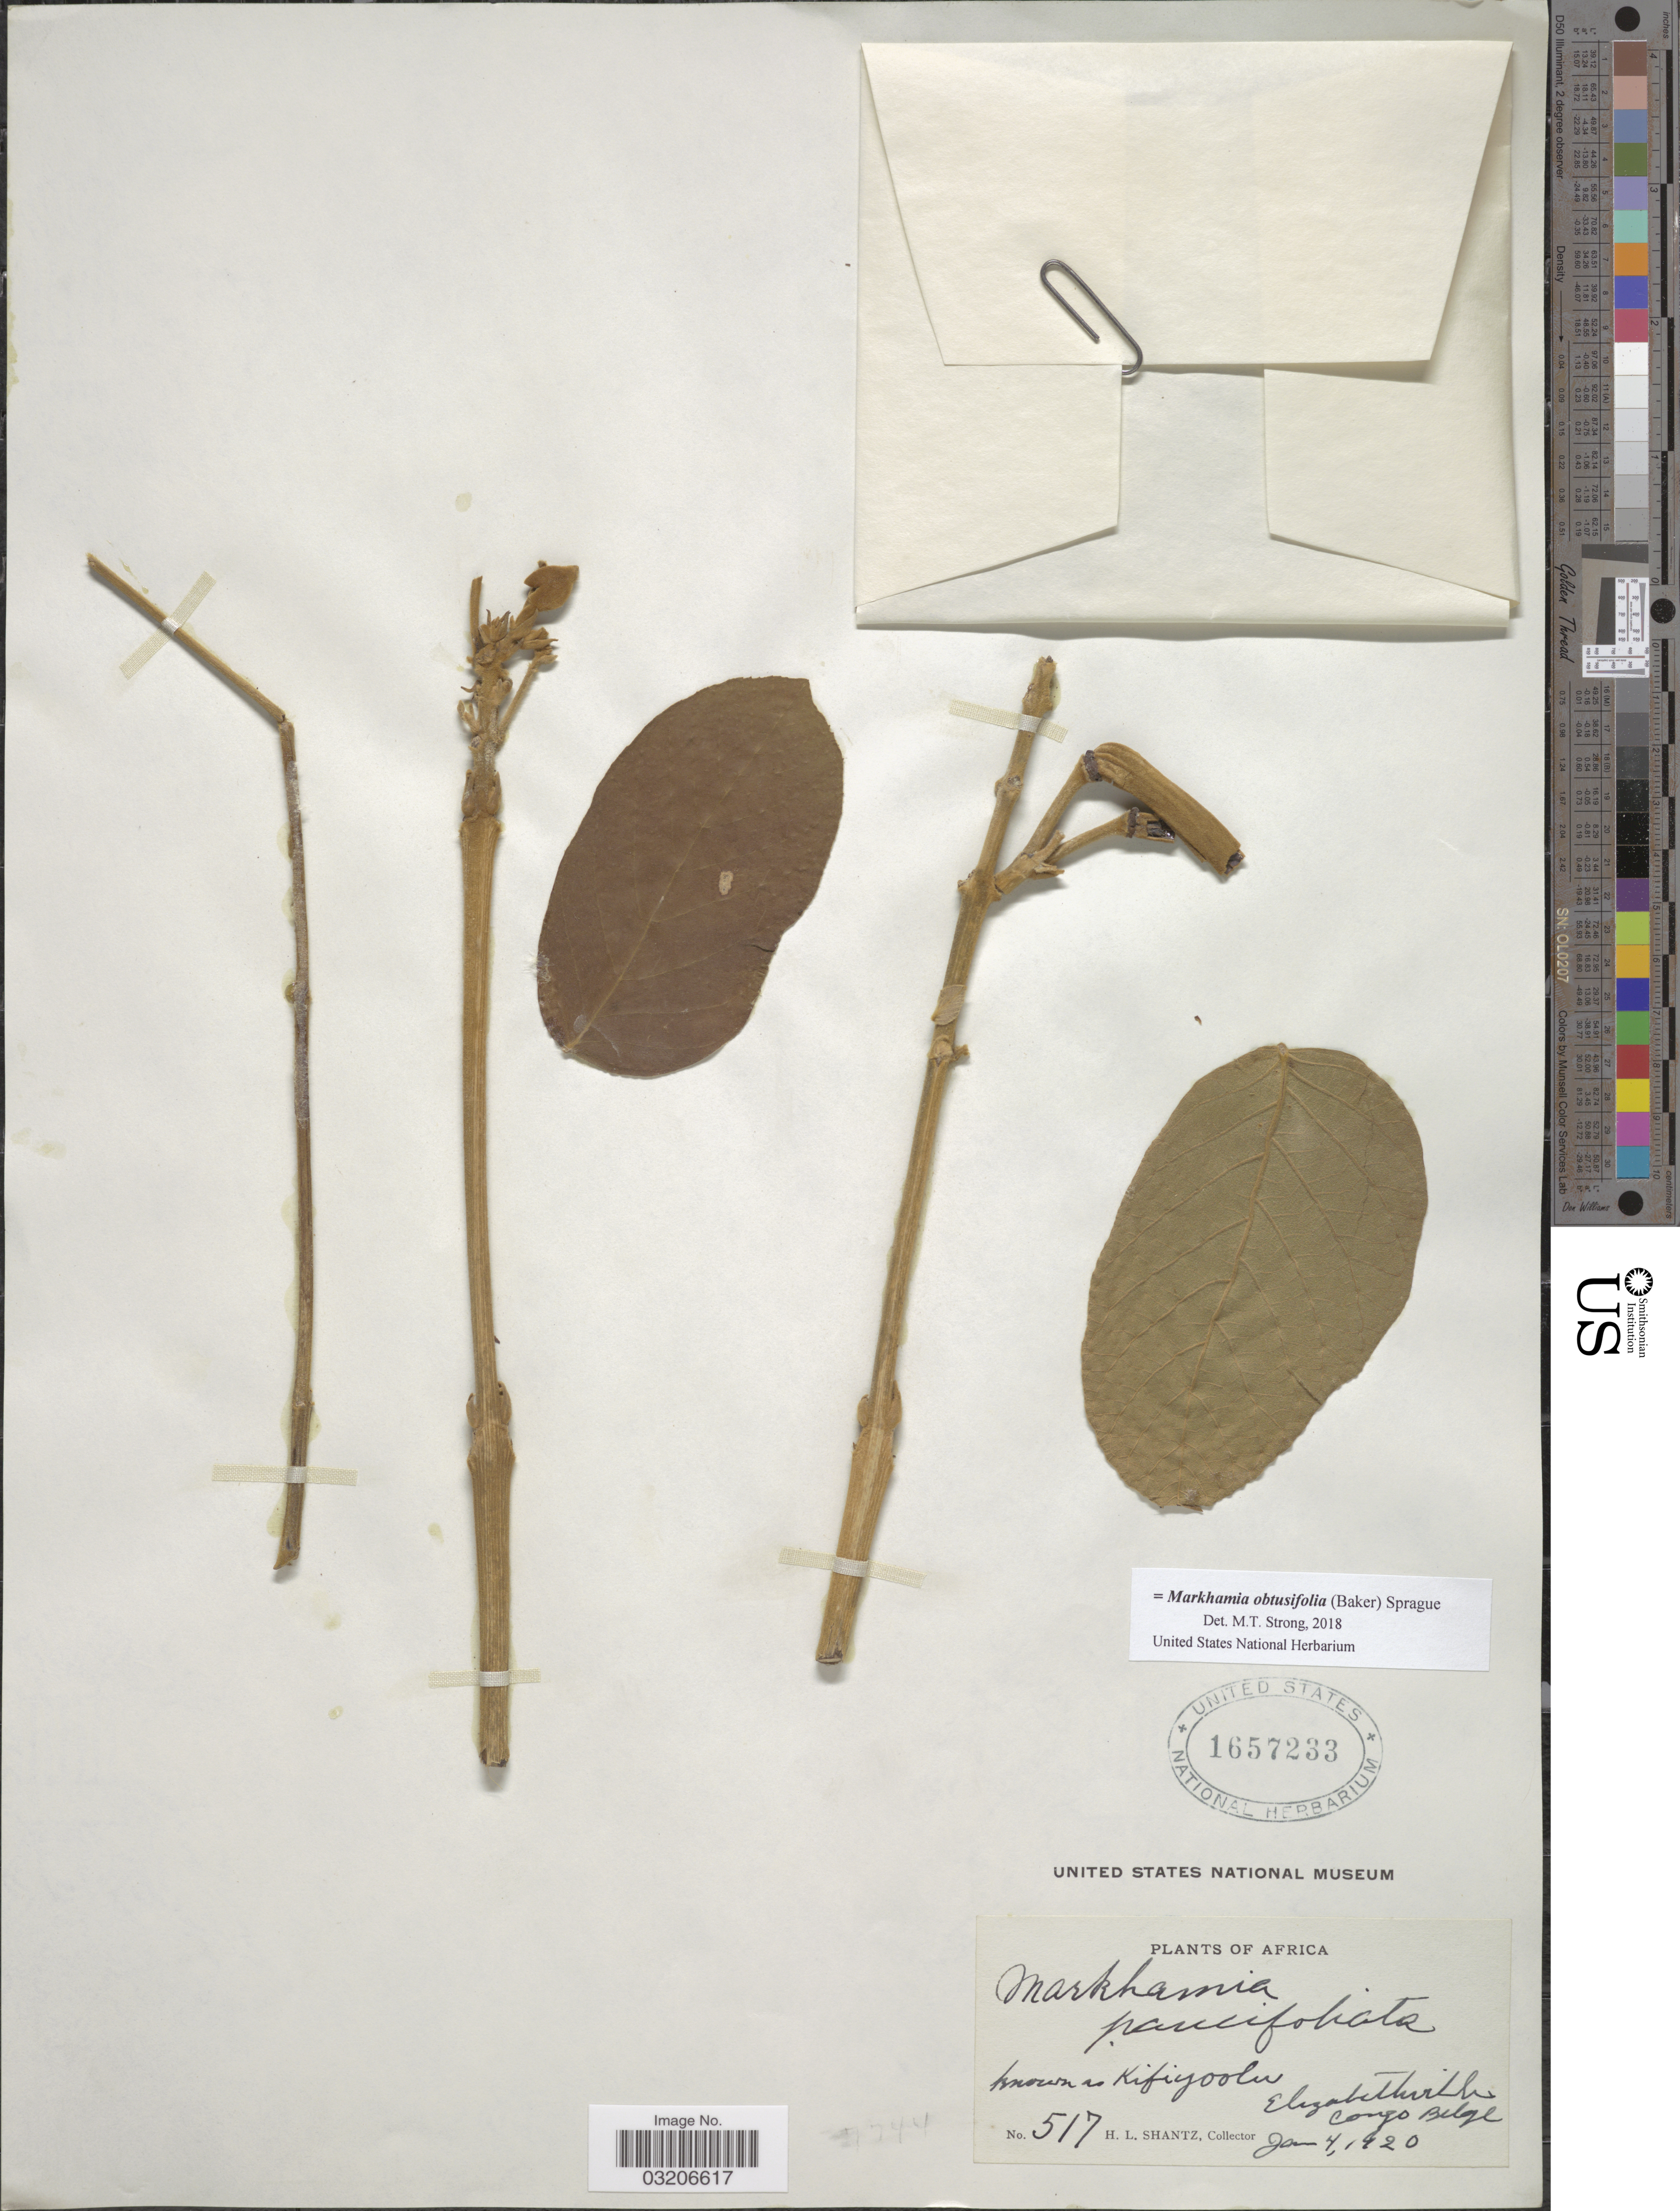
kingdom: Plantae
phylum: Tracheophyta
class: Magnoliopsida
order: Lamiales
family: Bignoniaceae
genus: Markhamia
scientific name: Markhamia obtusifolia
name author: (Baker) Sprague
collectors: H. Shantz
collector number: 517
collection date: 1920-01-04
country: Congo, Democratic Republic of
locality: Elisabethville.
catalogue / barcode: US 1657233